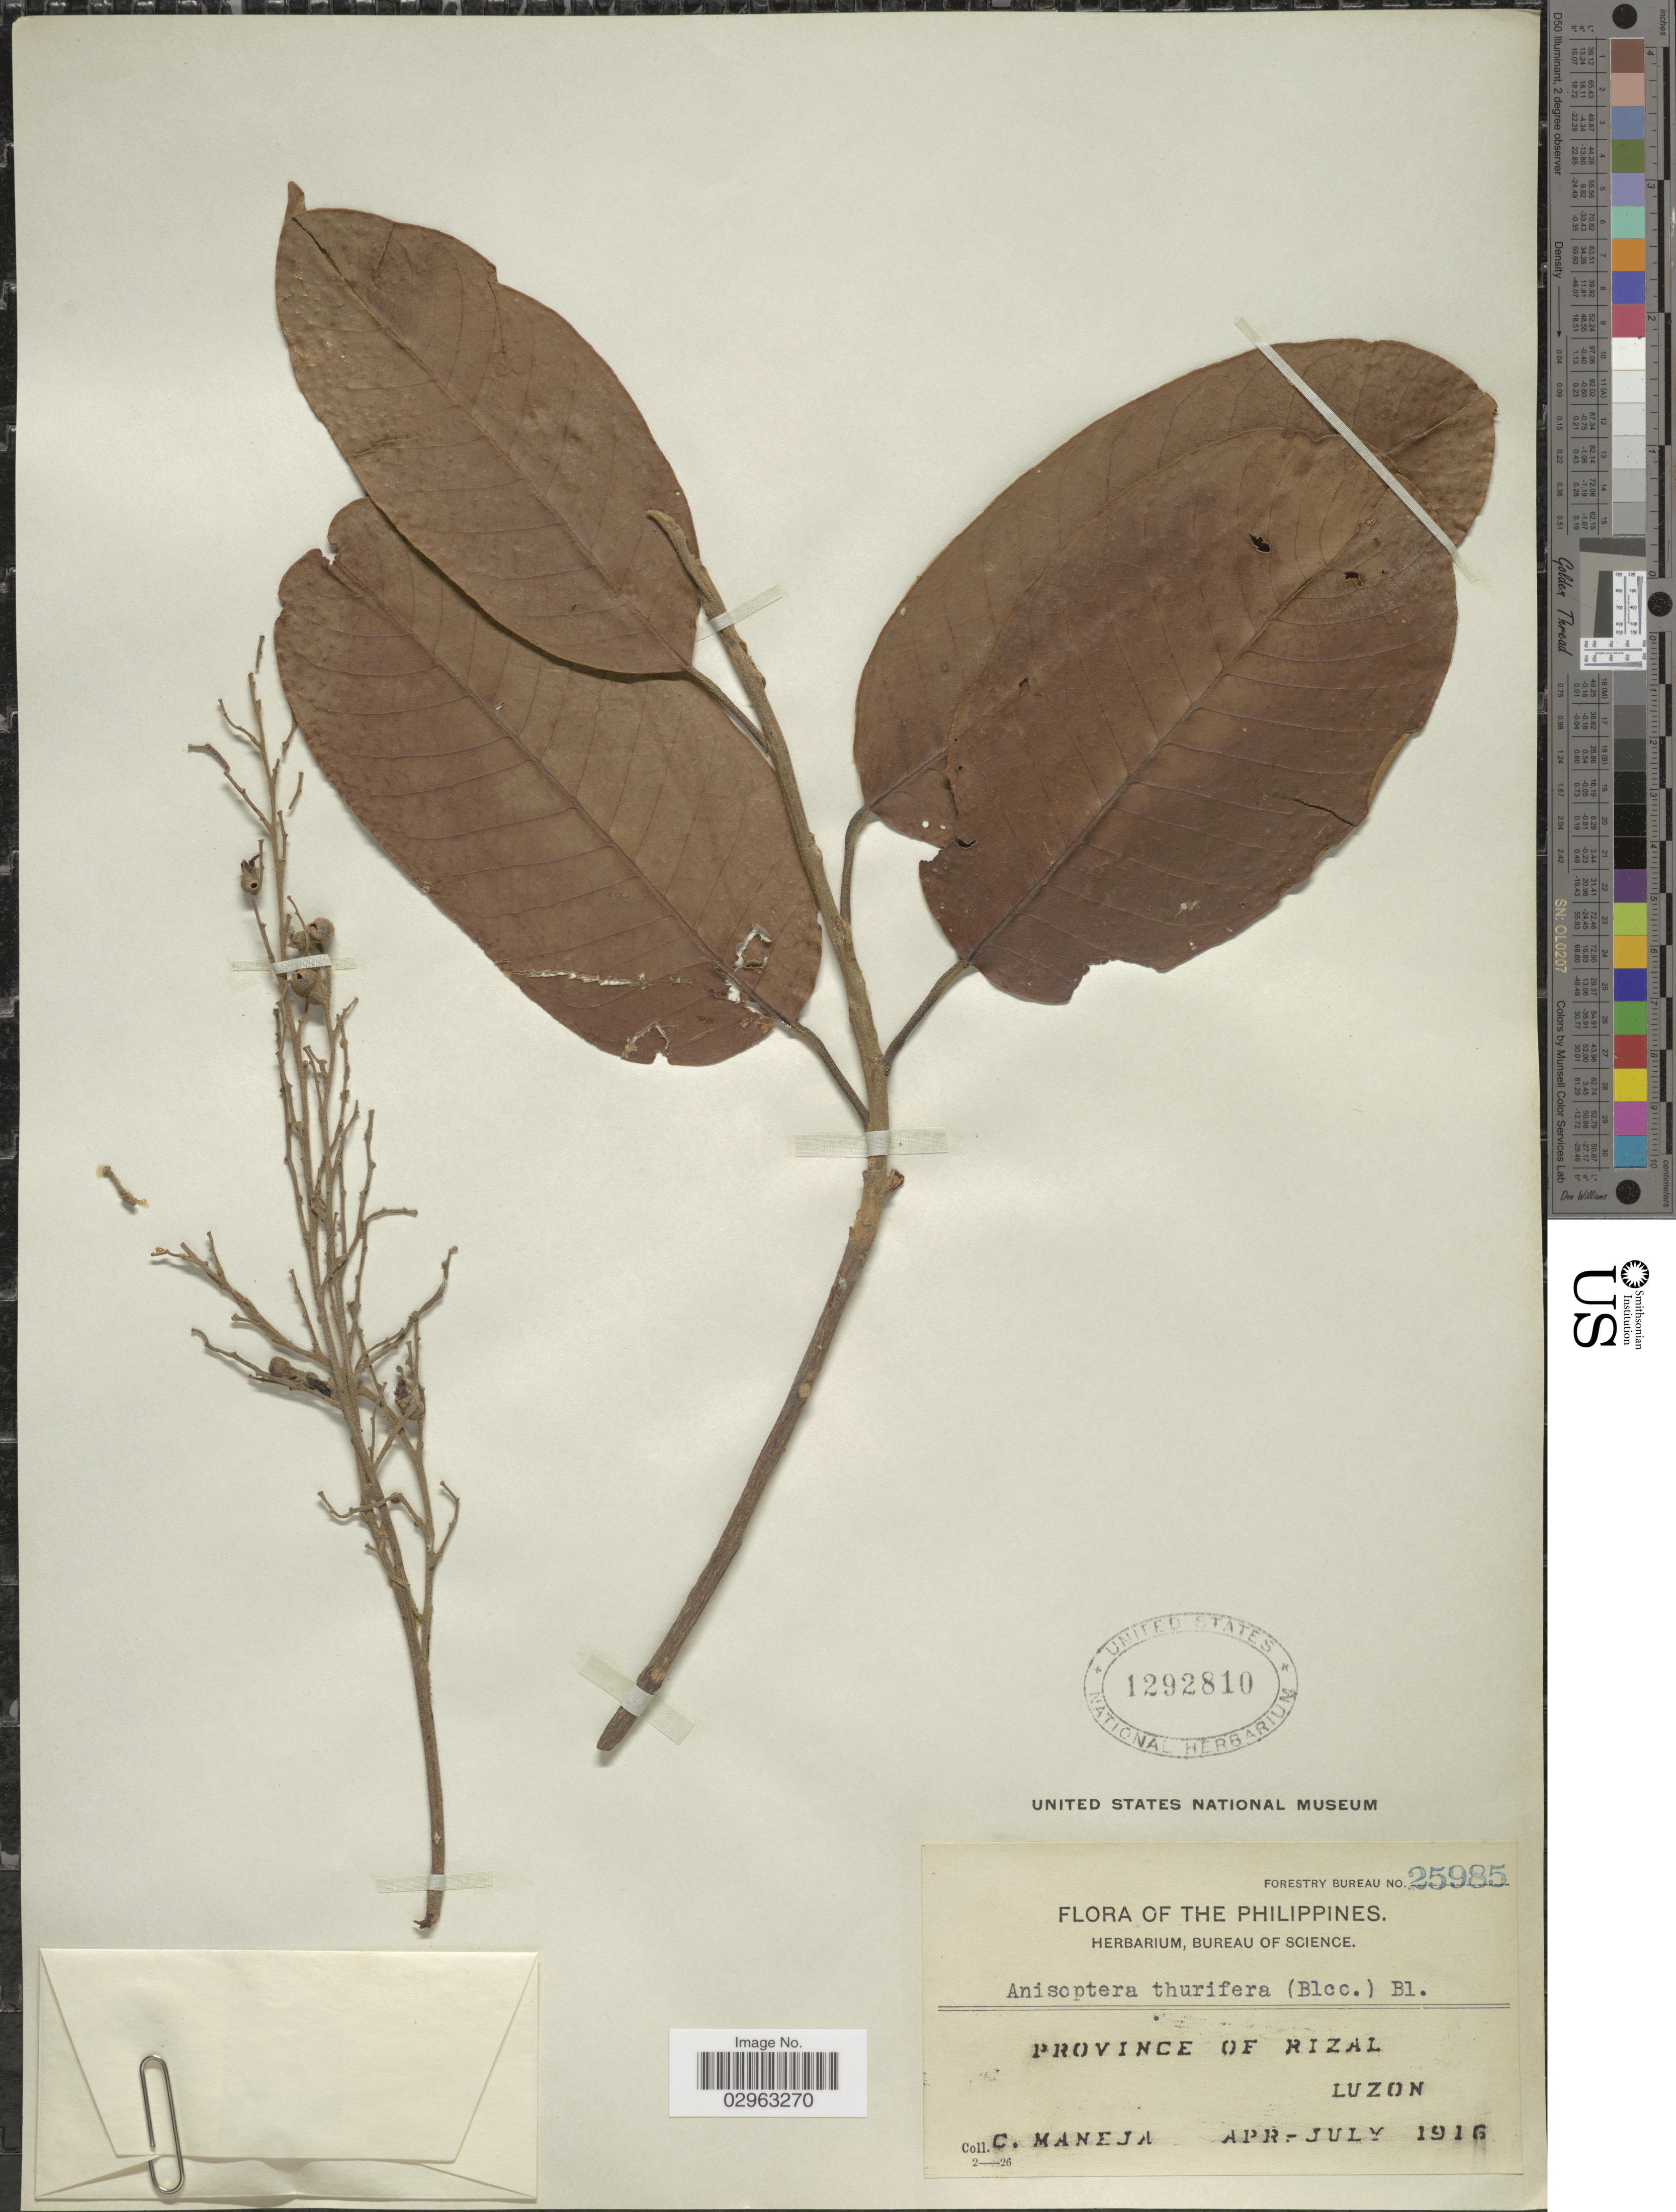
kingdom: Plantae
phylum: Tracheophyta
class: Magnoliopsida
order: Malvales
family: Dipterocarpaceae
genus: Anisoptera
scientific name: Anisoptera thurifera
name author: (Blanco) Blume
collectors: C. Maneja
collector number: Forestry Bureau 25985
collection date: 1916-04/1916-07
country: Philippines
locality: Province of Rizal, Luzon.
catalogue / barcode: US 1292810